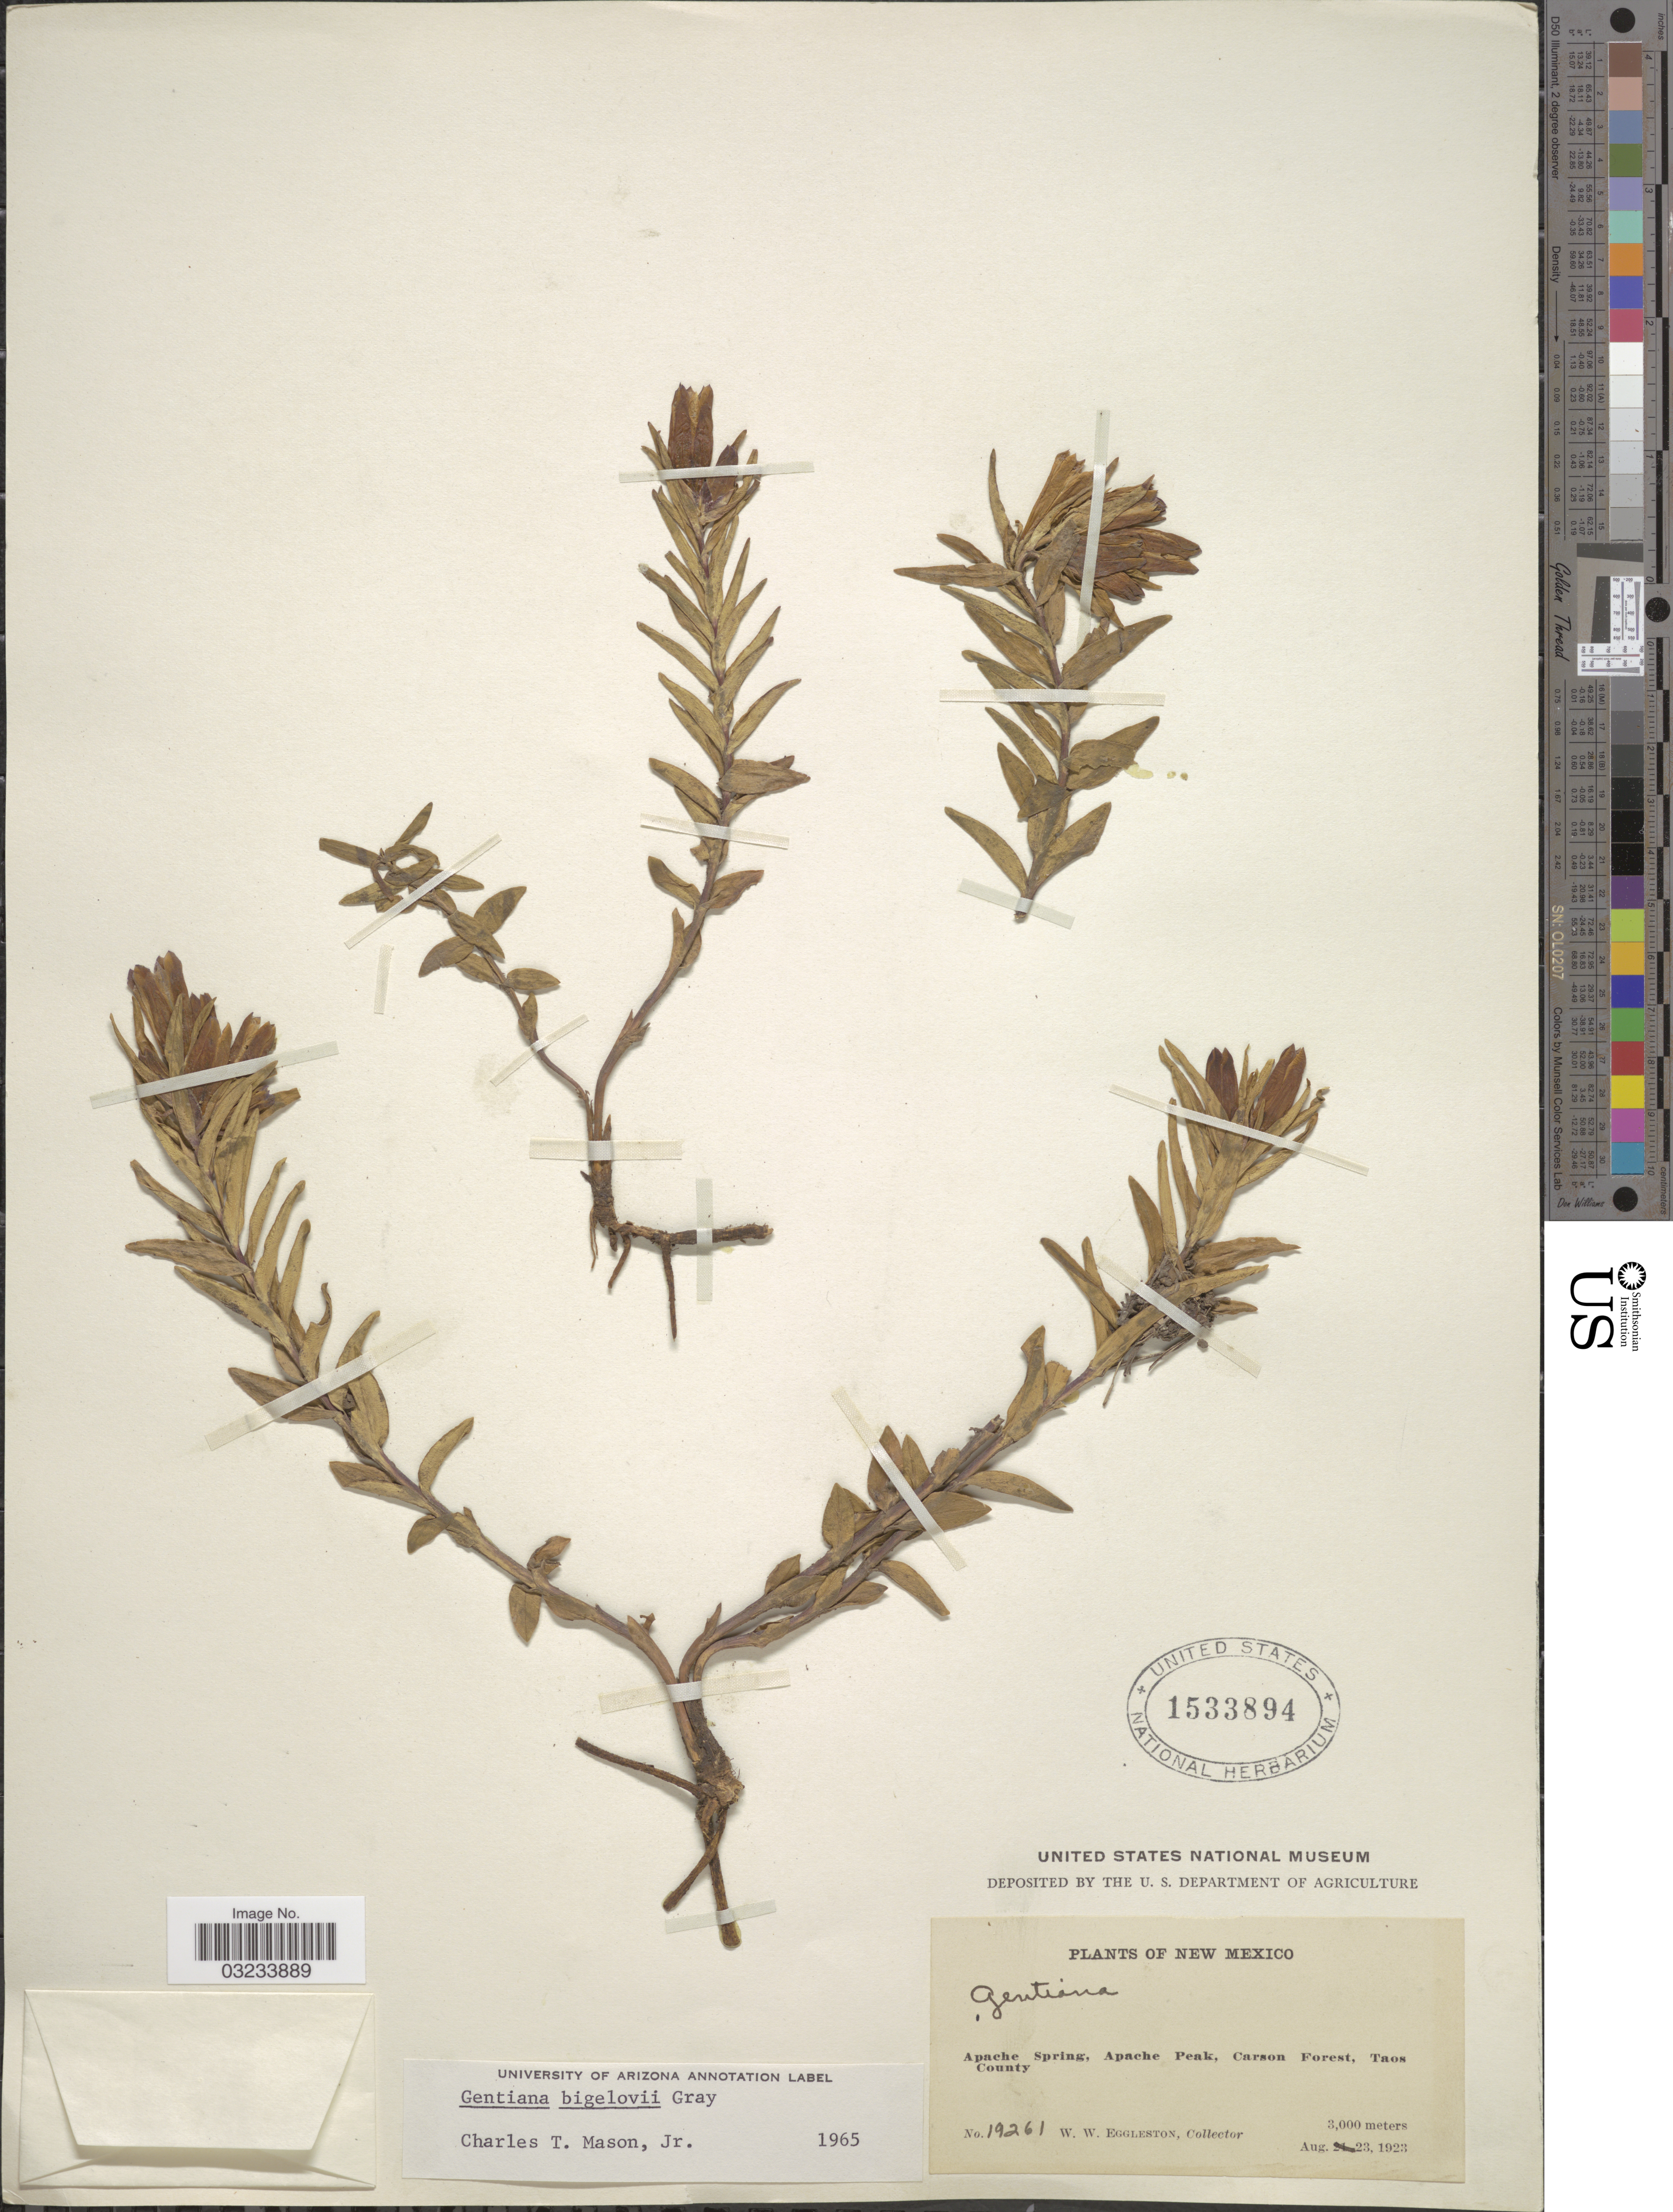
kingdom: Plantae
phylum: Tracheophyta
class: Magnoliopsida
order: Gentianales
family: Gentianaceae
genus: Gentiana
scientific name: Gentiana bigelovii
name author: A. Gray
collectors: W. W. Eggleston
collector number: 19261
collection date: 1923-08-23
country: United States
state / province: New Mexico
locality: Apache Spring, Apache Peak, Carson Forest, Taos County.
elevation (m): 3000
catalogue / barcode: US 1533894